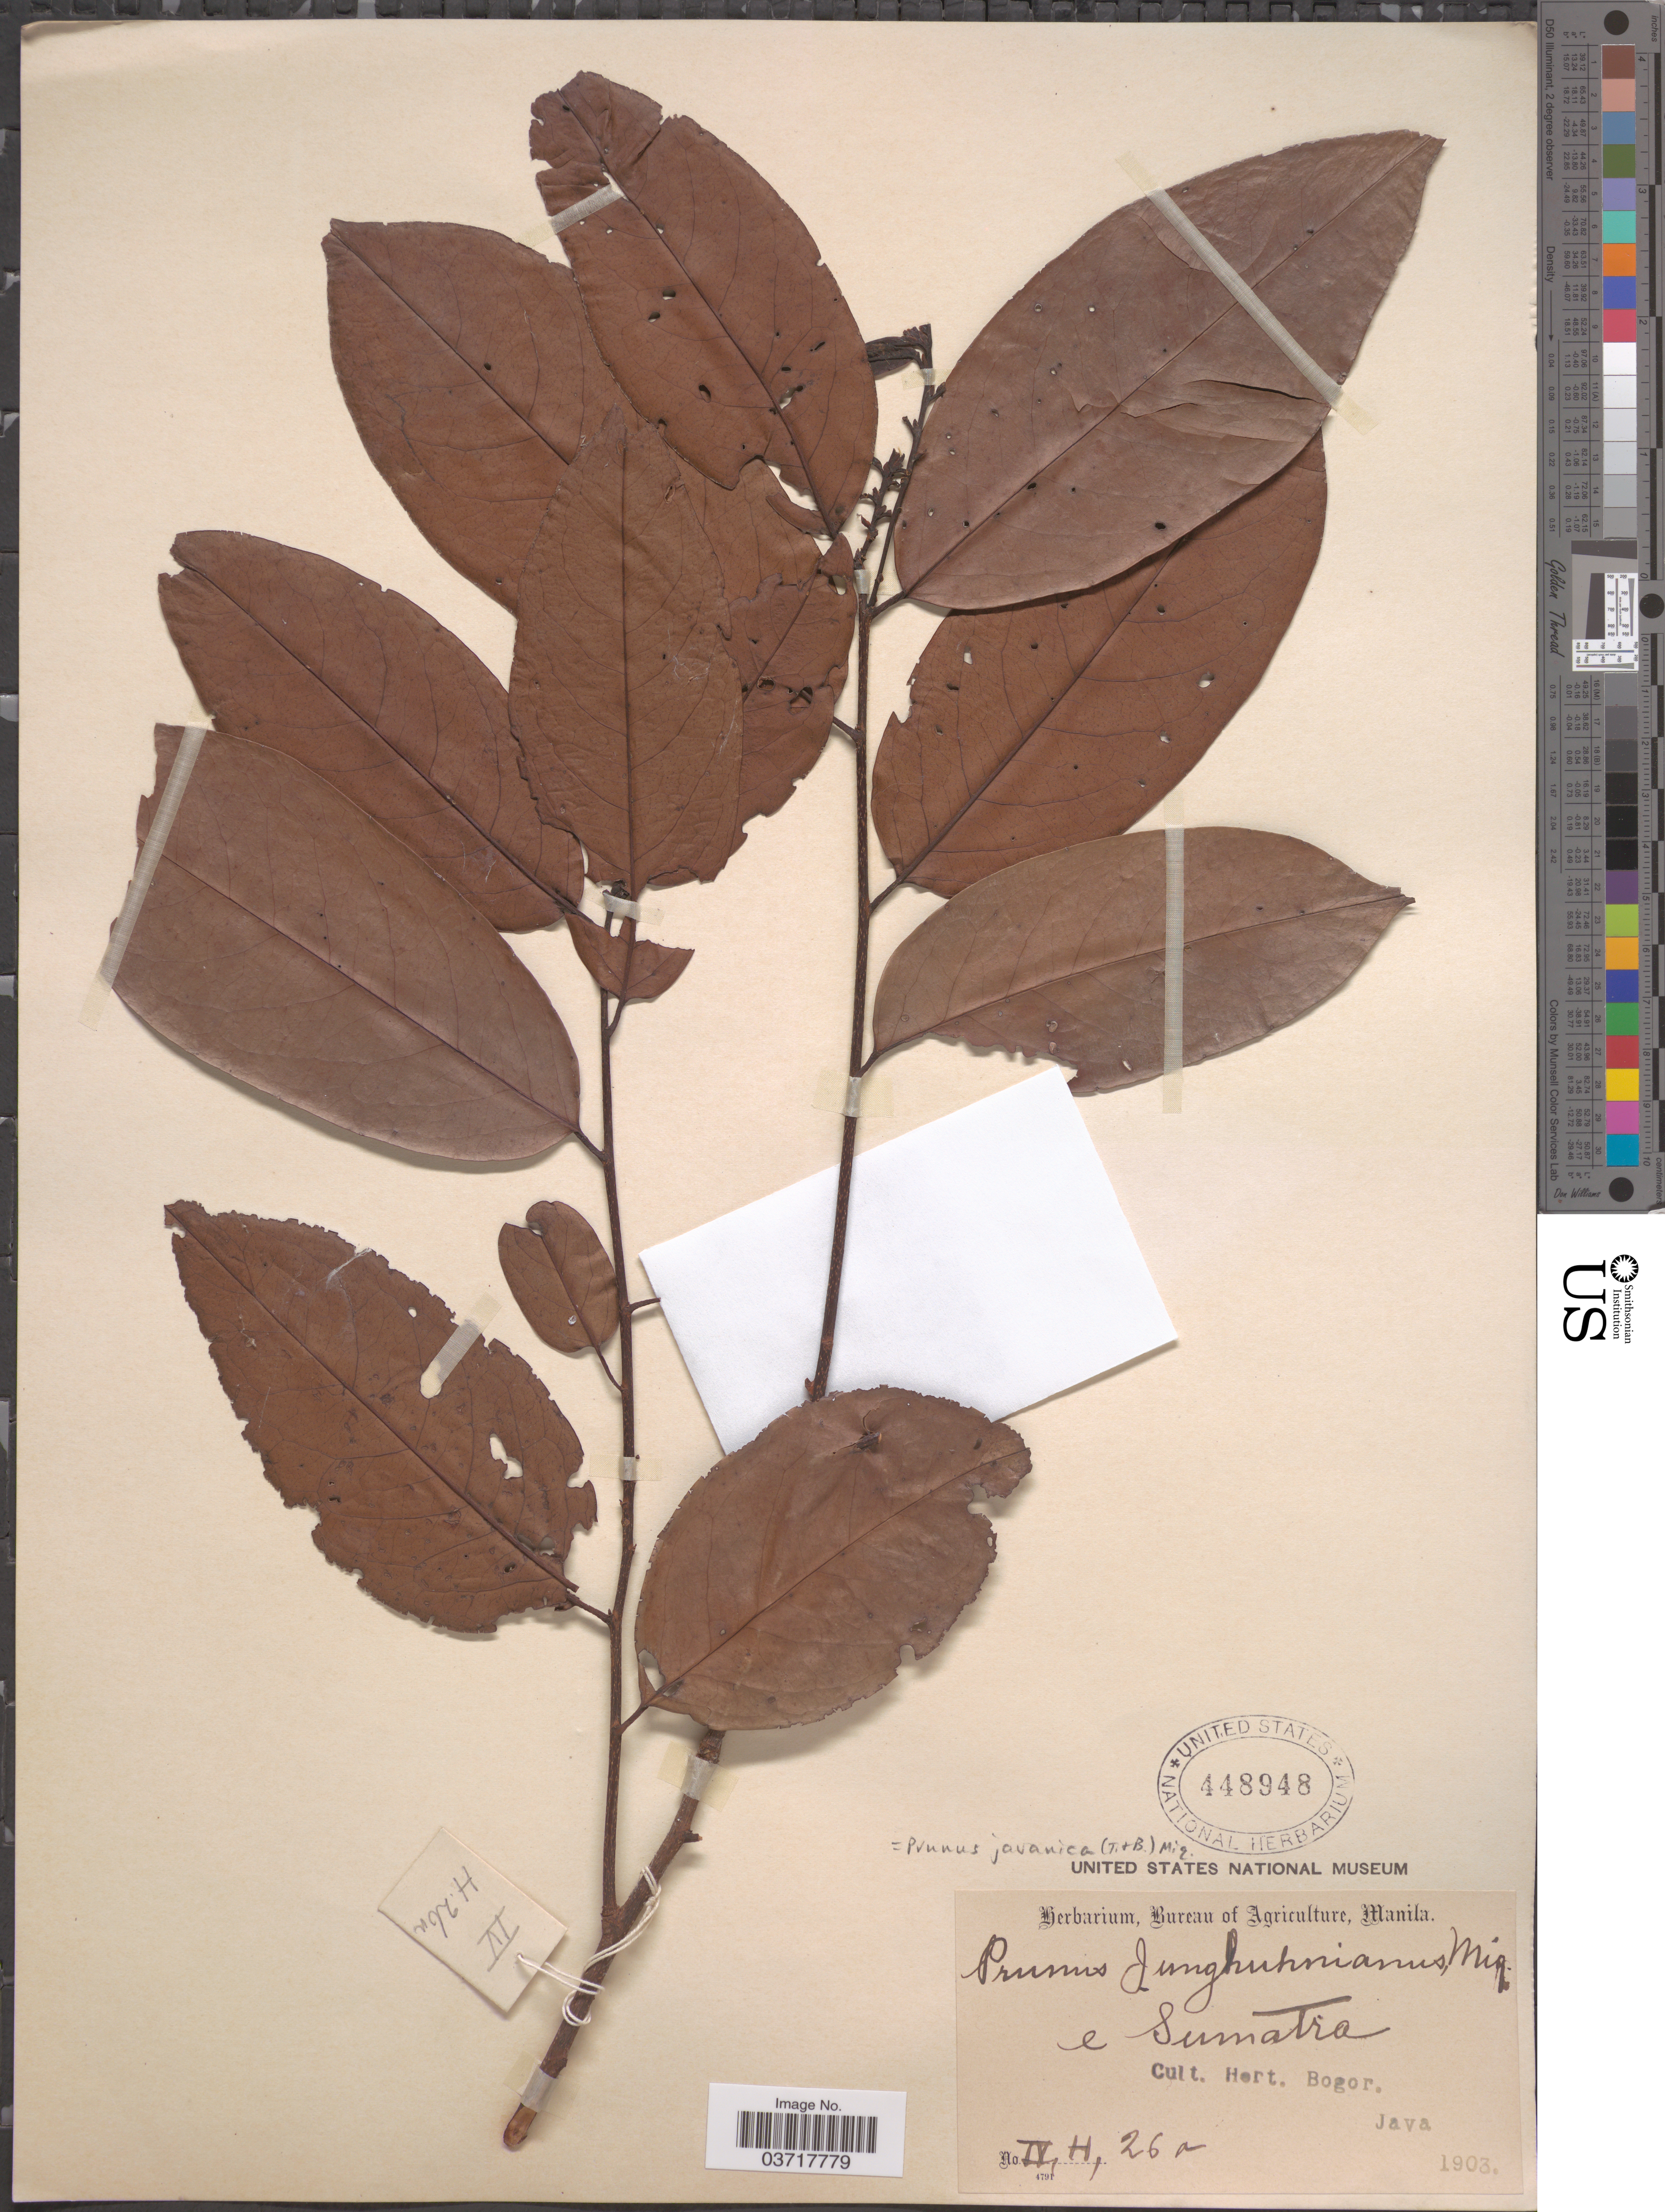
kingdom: Plantae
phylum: Tracheophyta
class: Magnoliopsida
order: Rosales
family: Rosaceae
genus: Prunus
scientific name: Prunus javanica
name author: (Teijsm. & Binn.) Miq.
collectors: ex Herb. Bur. Agric. Manila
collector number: IVH26a*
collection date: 1903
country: Indonesia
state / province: Java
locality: Cult. Hort. Bogor.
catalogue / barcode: US 448948